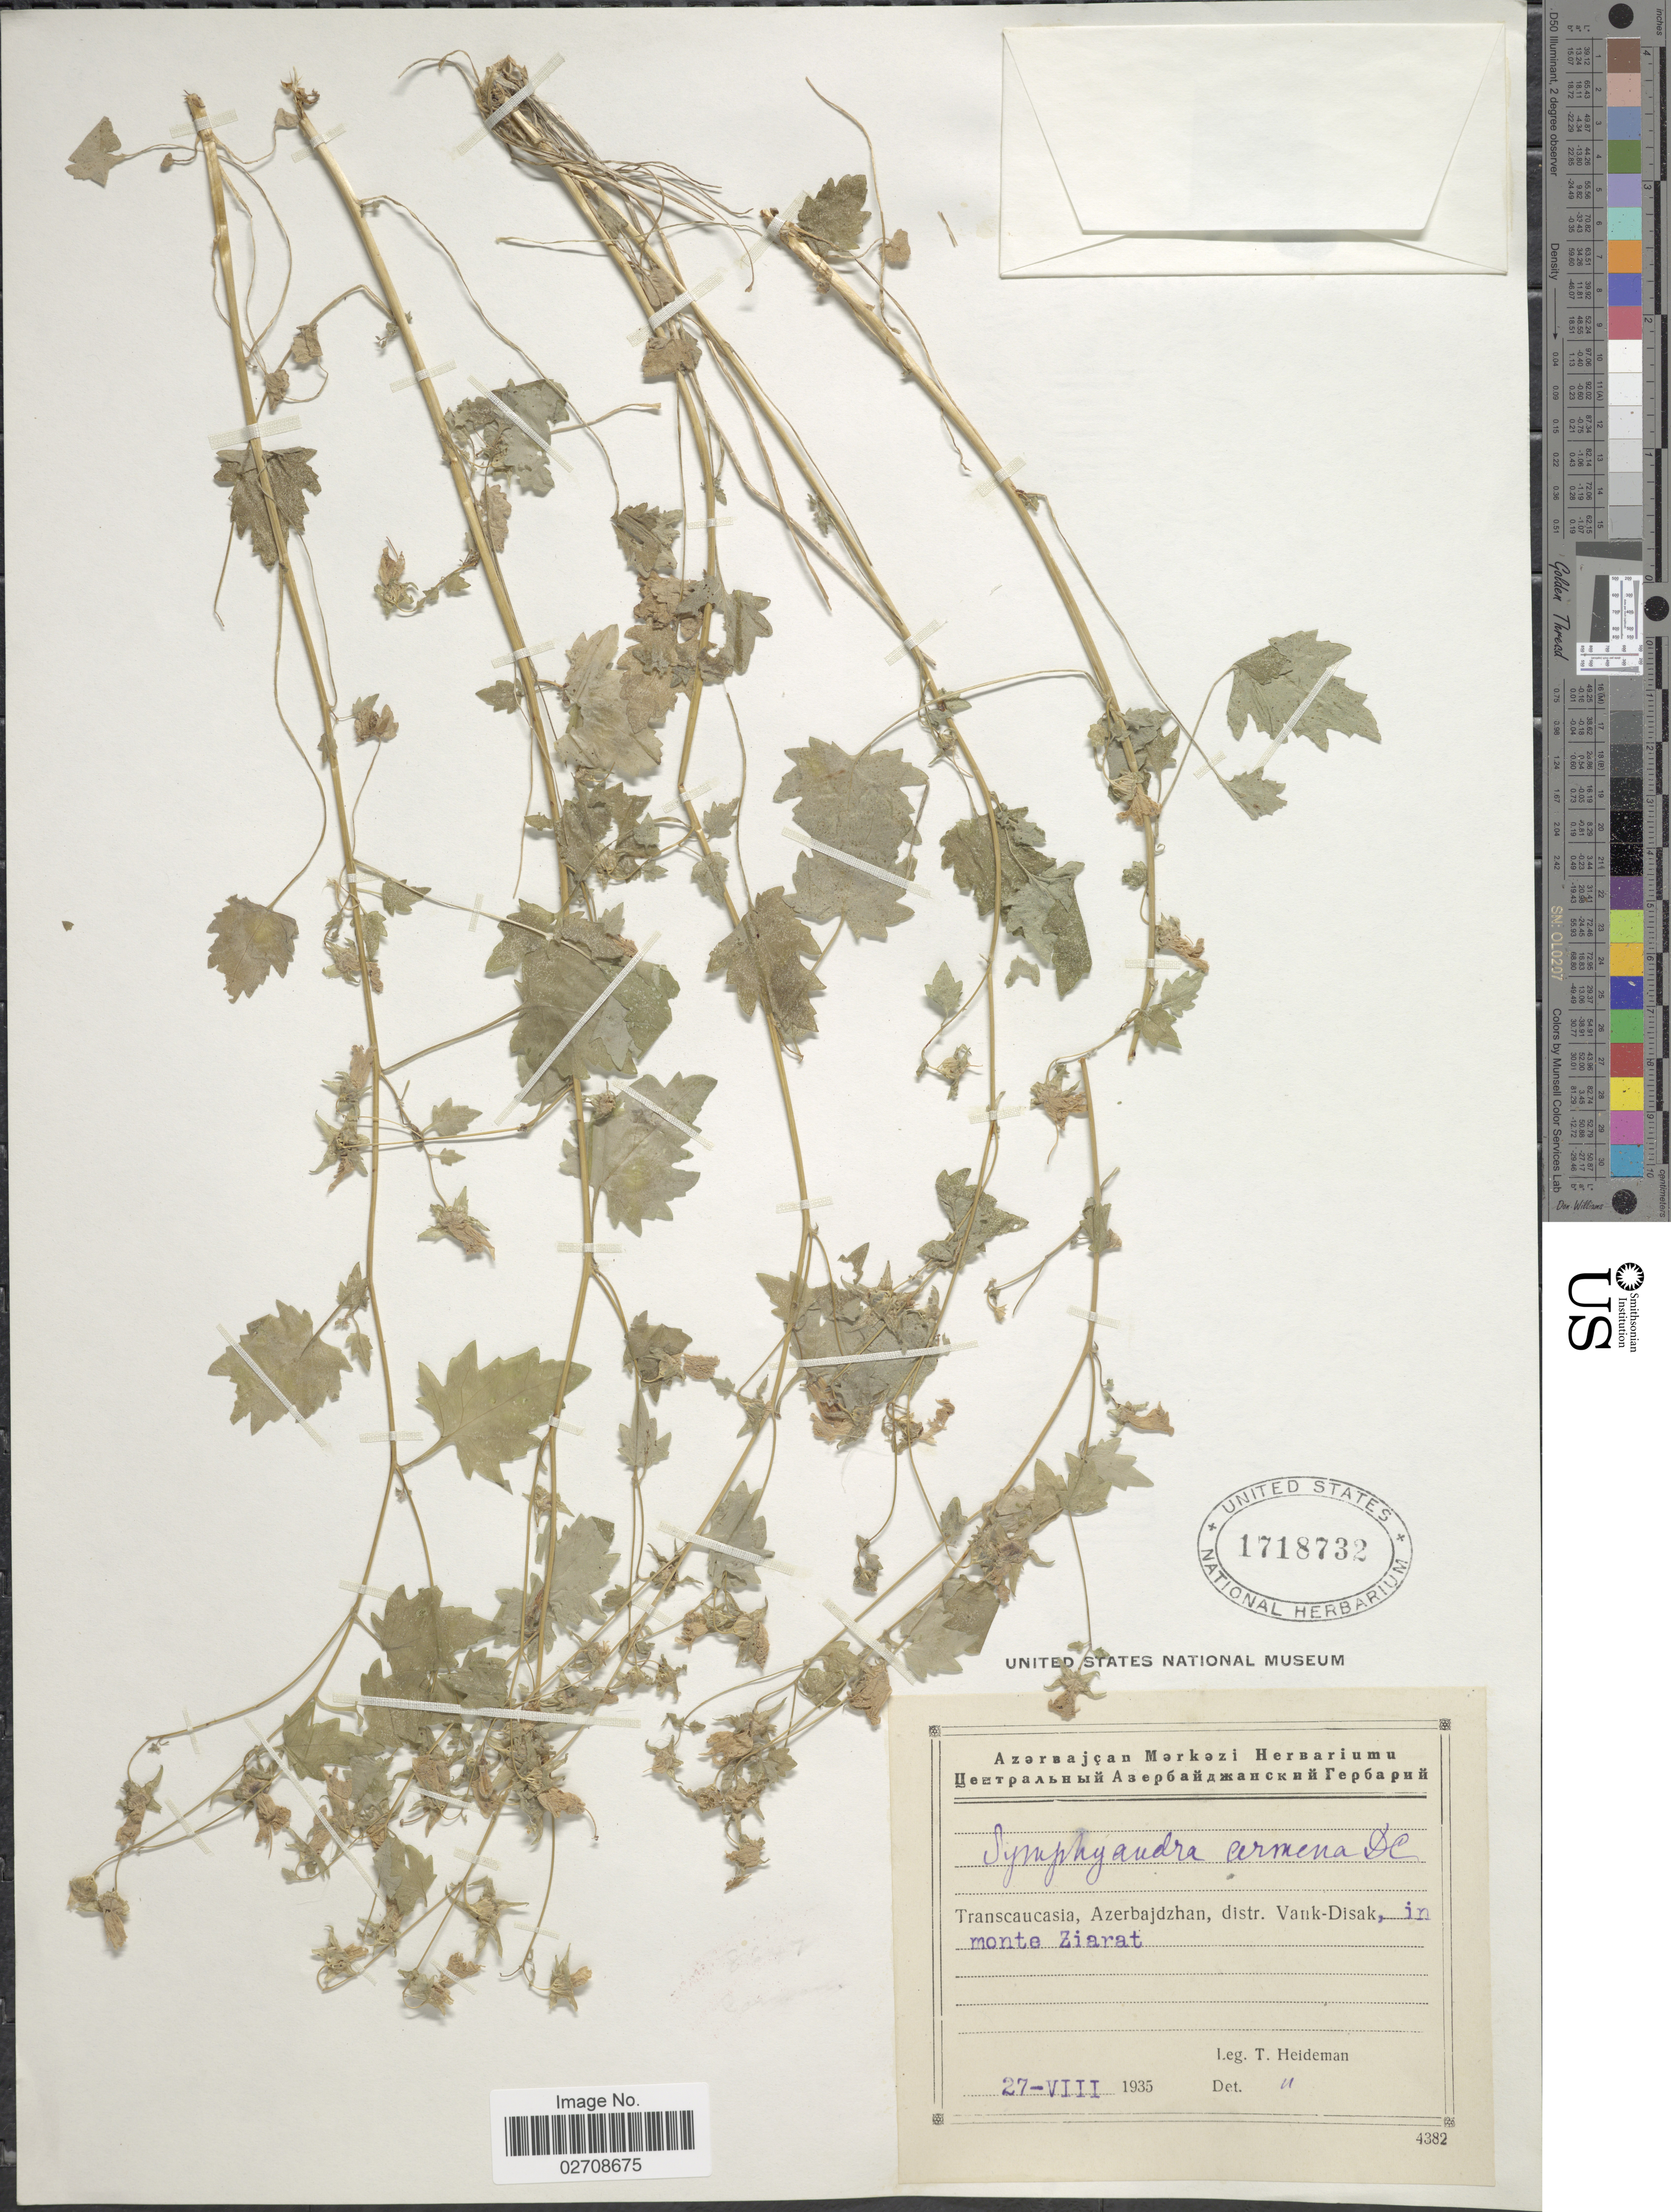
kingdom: Plantae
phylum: Tracheophyta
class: Magnoliopsida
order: Asterales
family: Campanulaceae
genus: Symphyandra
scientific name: Symphyandra armena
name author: A. DC.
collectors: T. Heideman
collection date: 1935-08-27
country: Azerbaijan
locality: Transcaucasia, Azerbajdzhan, distr. Vank-Disak, in monte Ziarat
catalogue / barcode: US 1718732